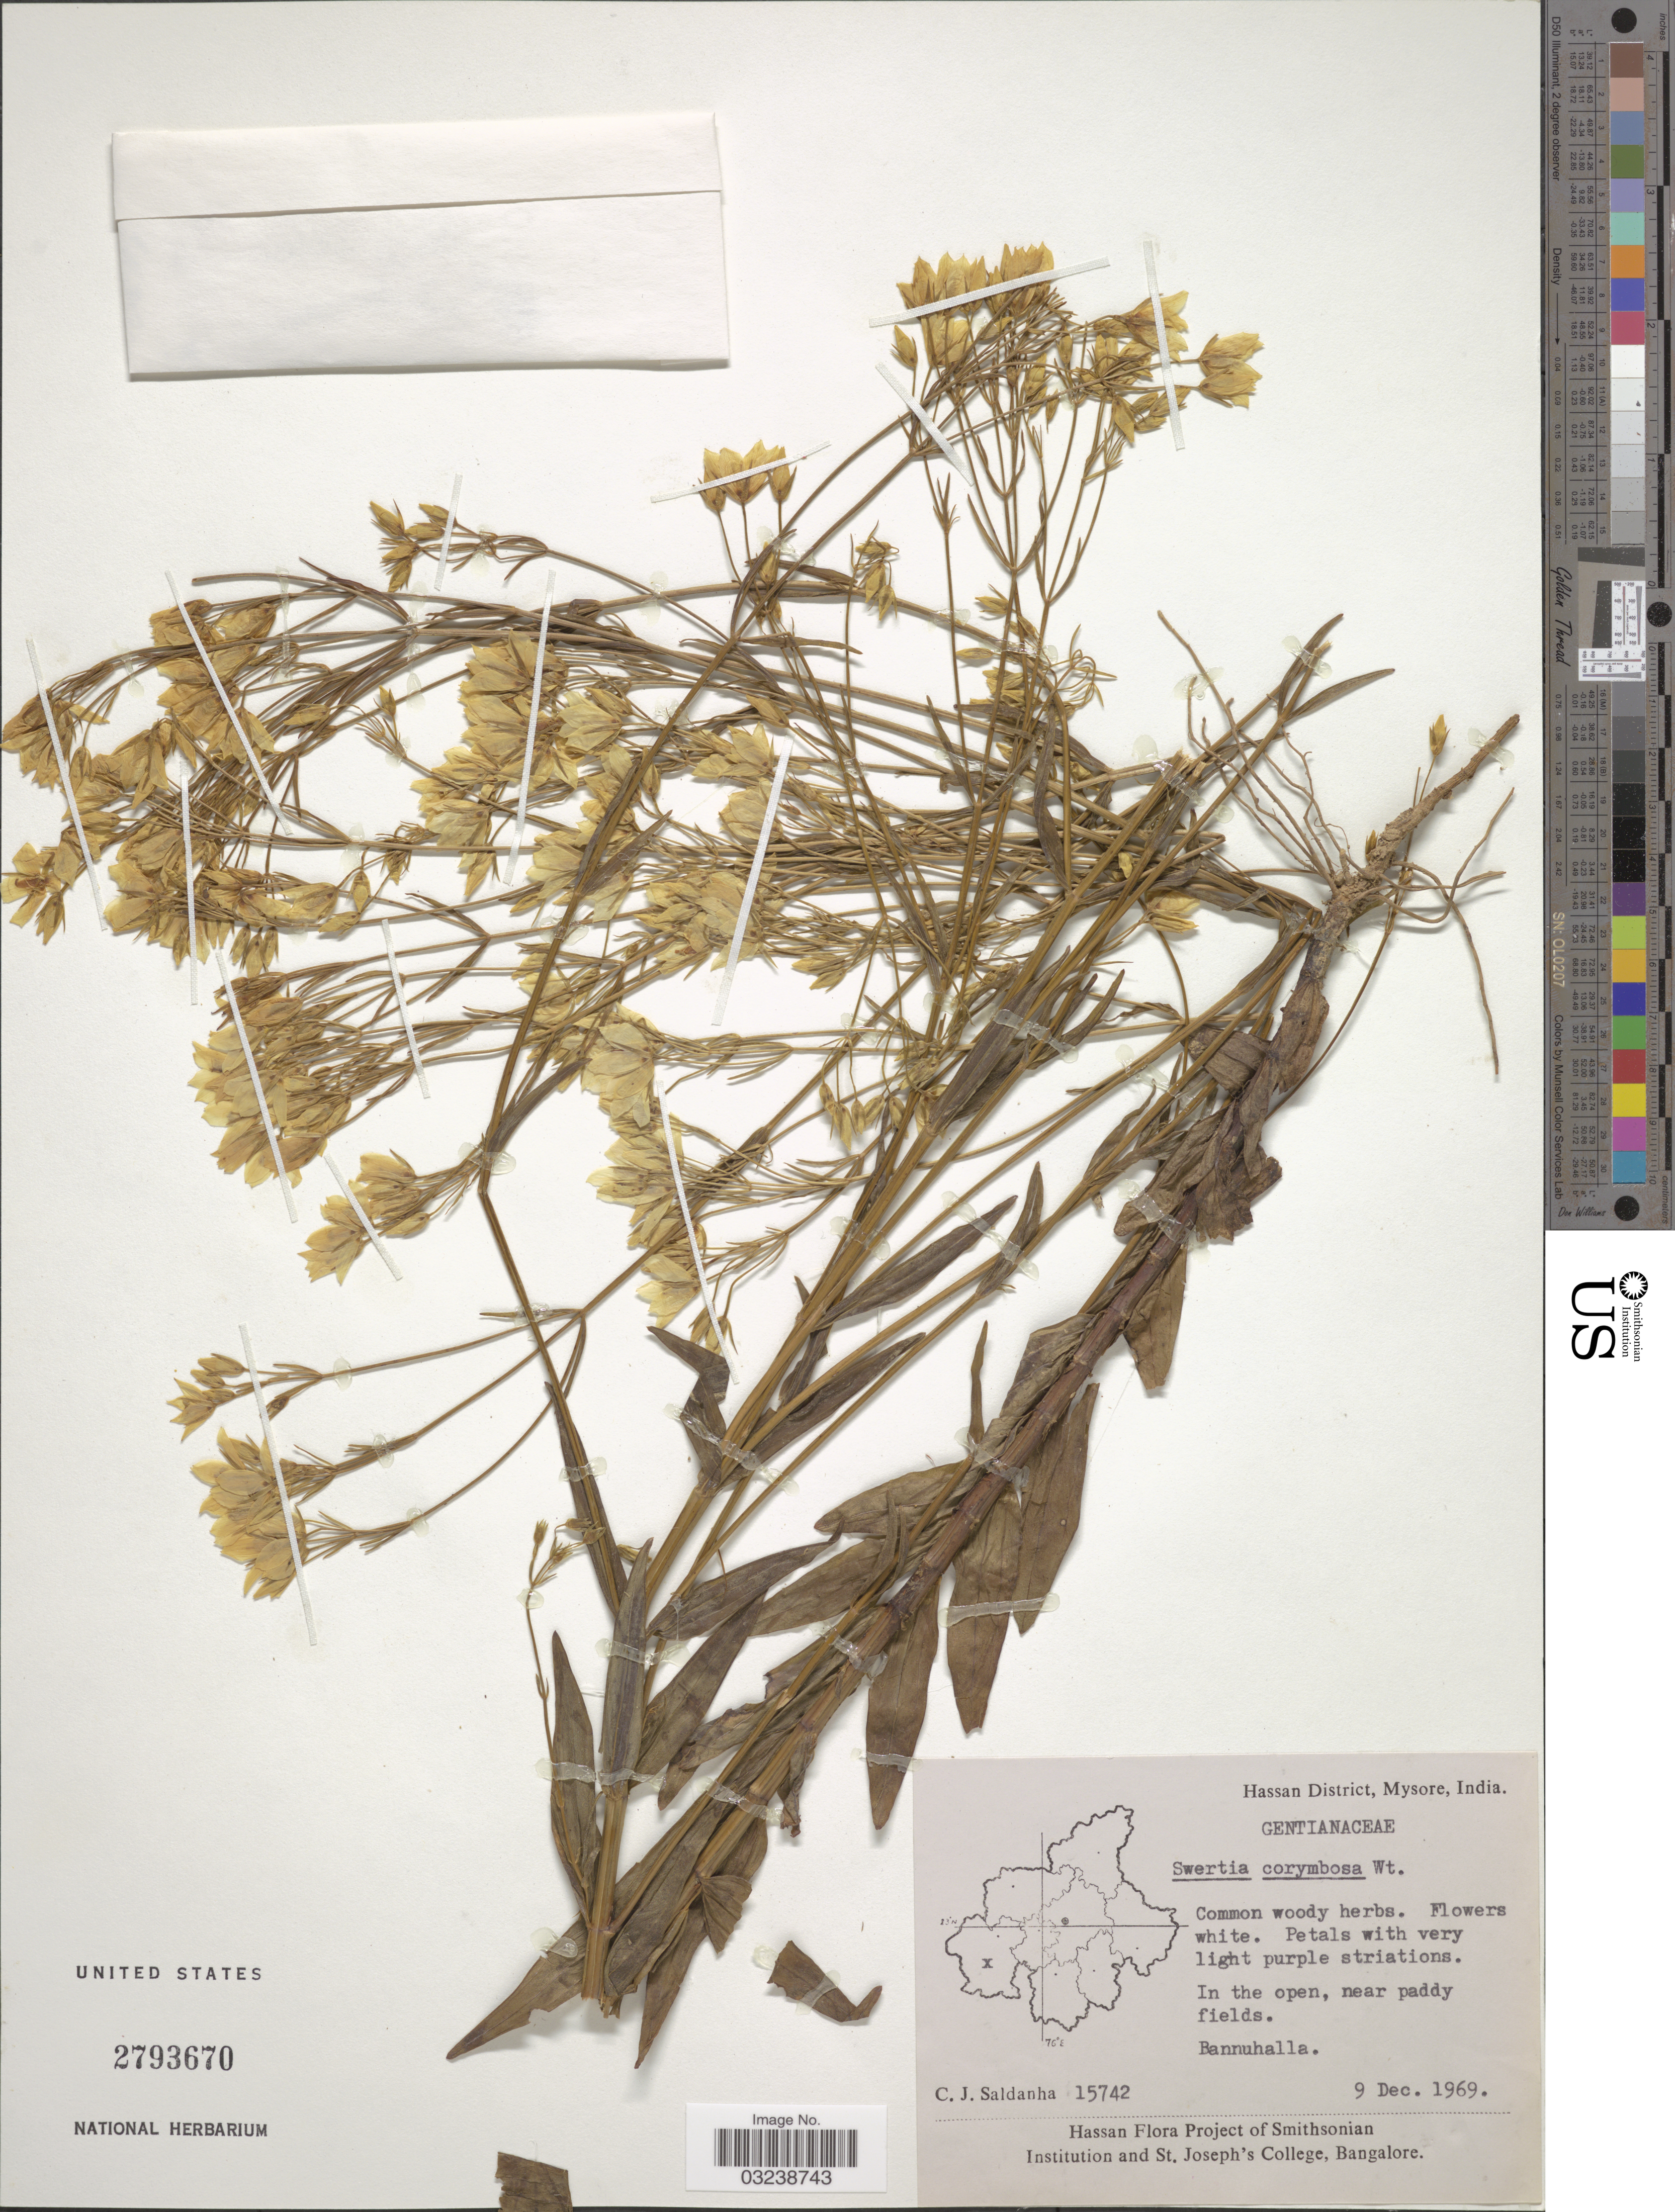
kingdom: Plantae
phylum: Tracheophyta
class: Magnoliopsida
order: Gentianales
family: Gentianaceae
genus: Swertia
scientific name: Swertia corymbosa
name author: Wight ex Griseb.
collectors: C. J. Saldanha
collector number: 15742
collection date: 1969-12-09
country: India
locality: Hassan District, Mysore. Bannuhalla.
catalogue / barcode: US 2793670